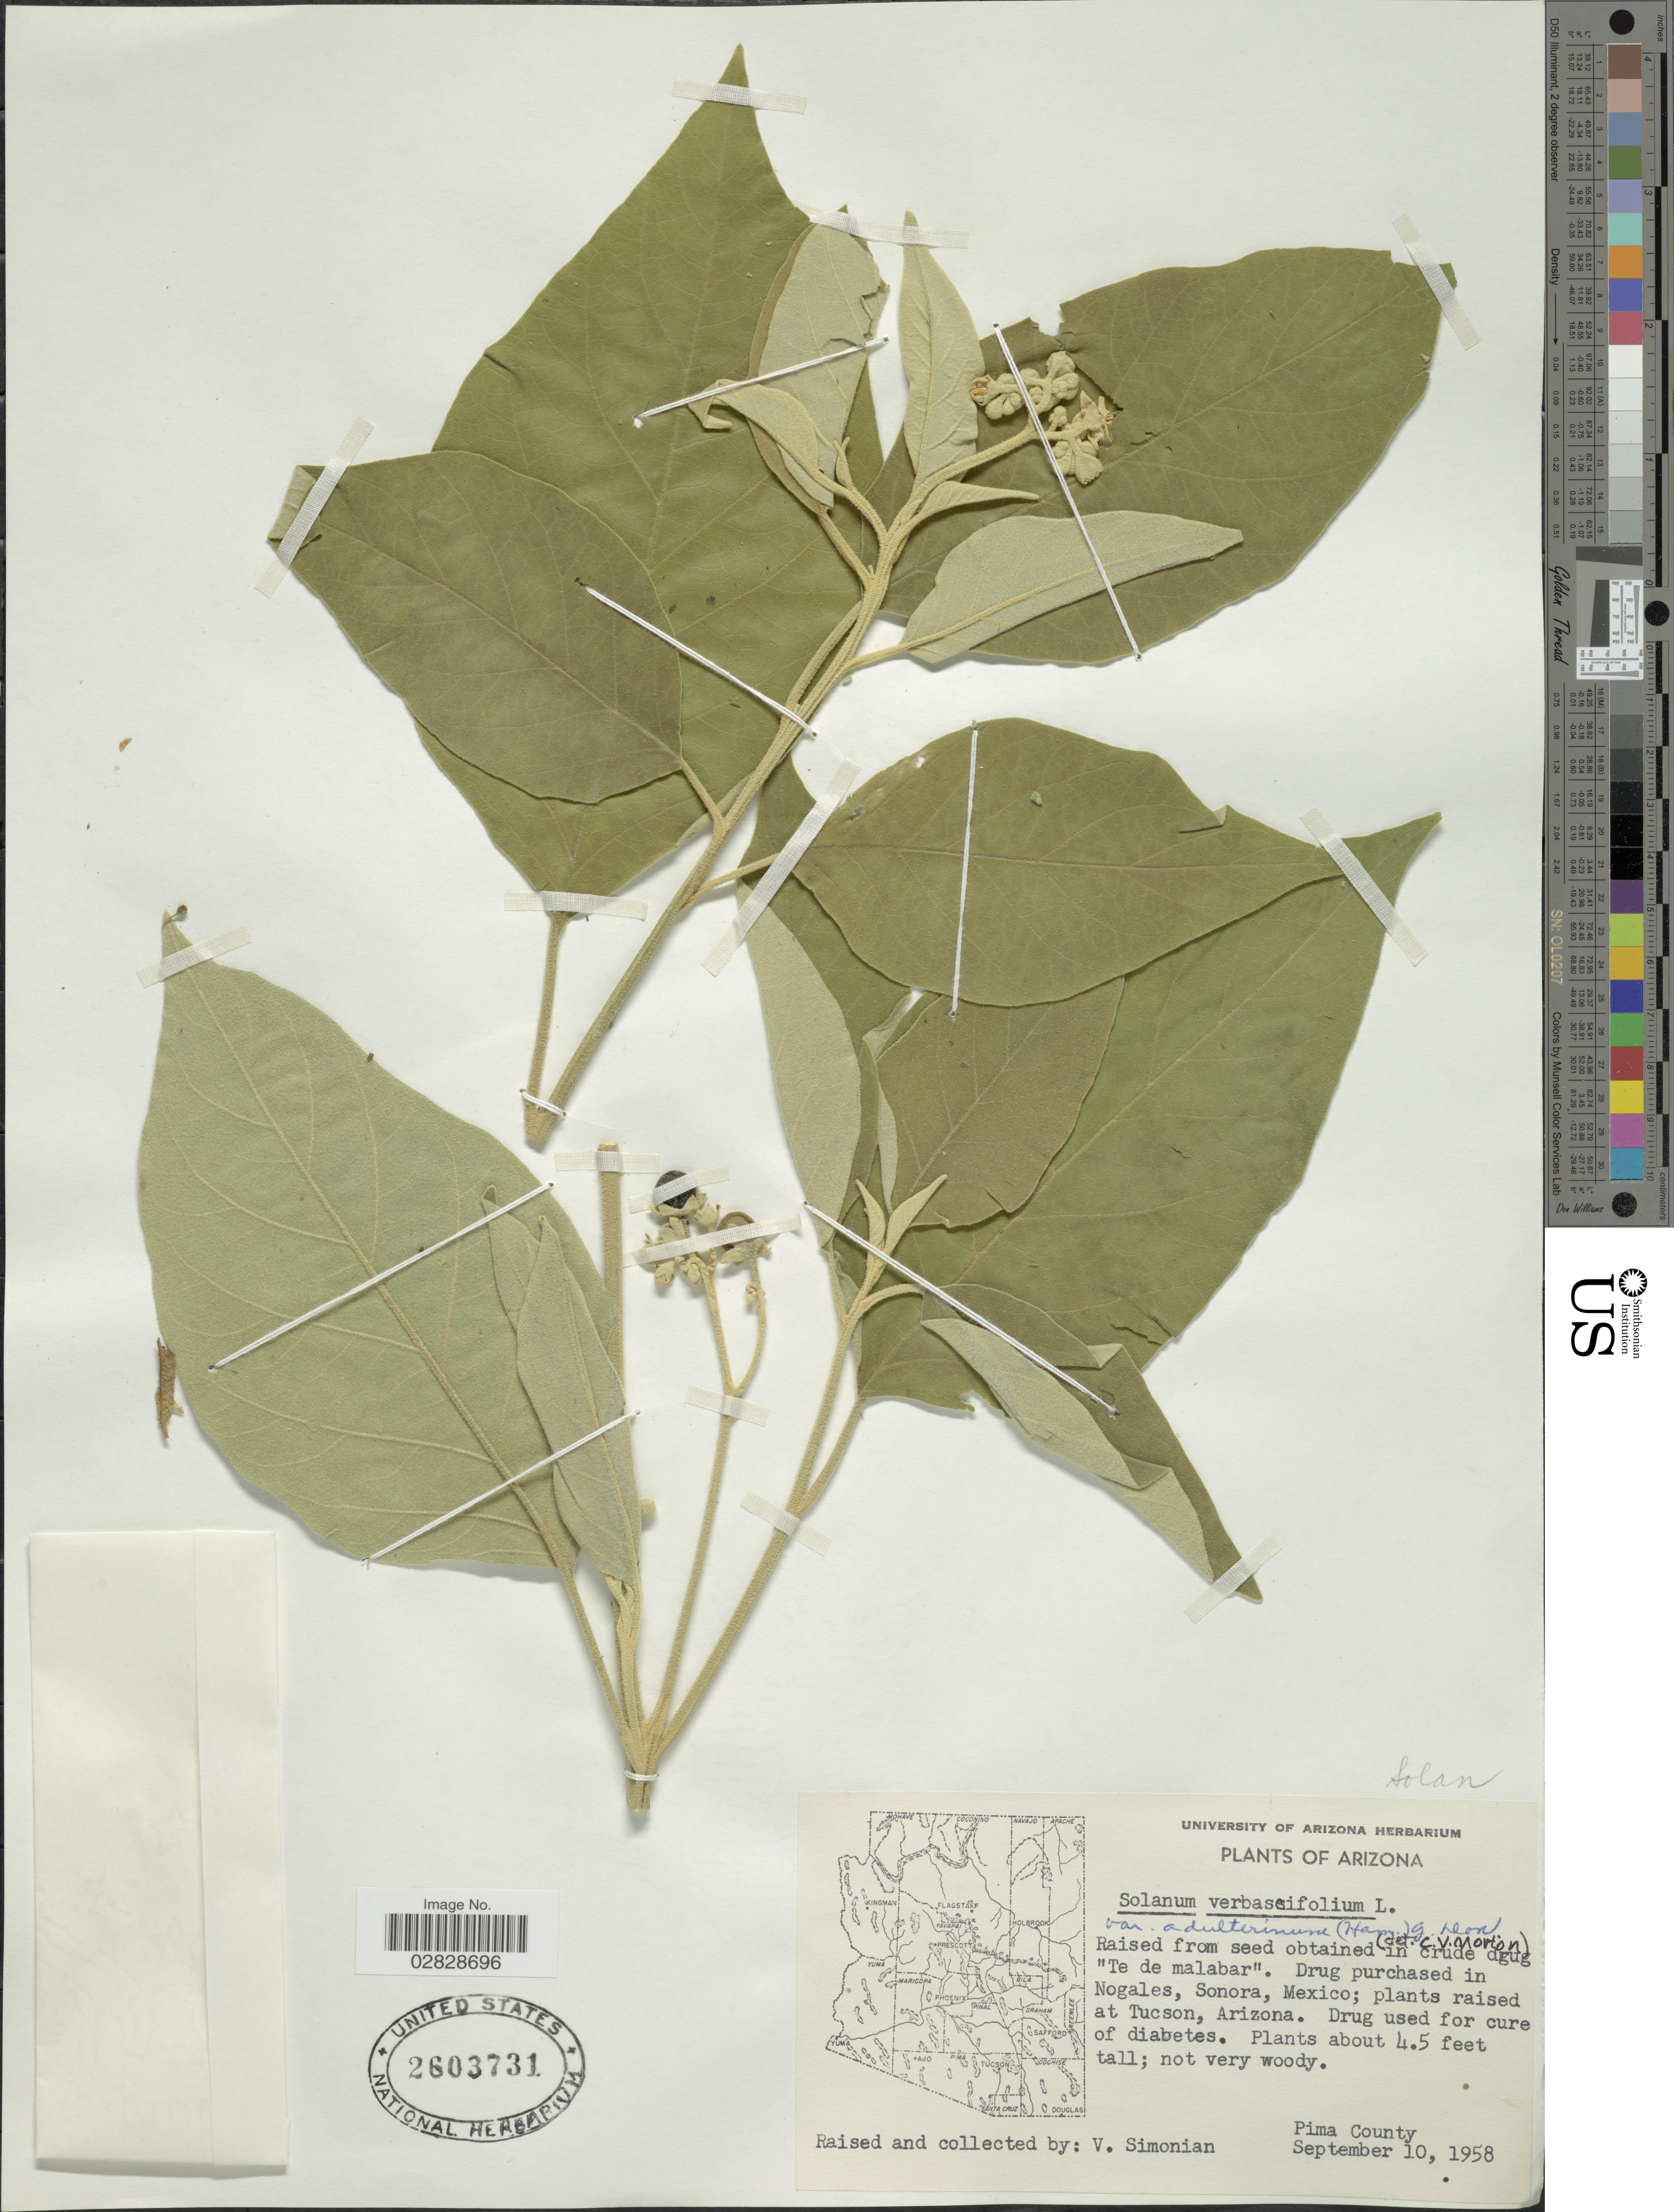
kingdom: Plantae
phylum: Tracheophyta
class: Magnoliopsida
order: Solanales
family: Solanaceae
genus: Solanum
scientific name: Solanum erianthum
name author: D. Don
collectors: V. Simonian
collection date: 1958-09-10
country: United States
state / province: Arizona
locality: Pima County.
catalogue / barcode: US 2603731